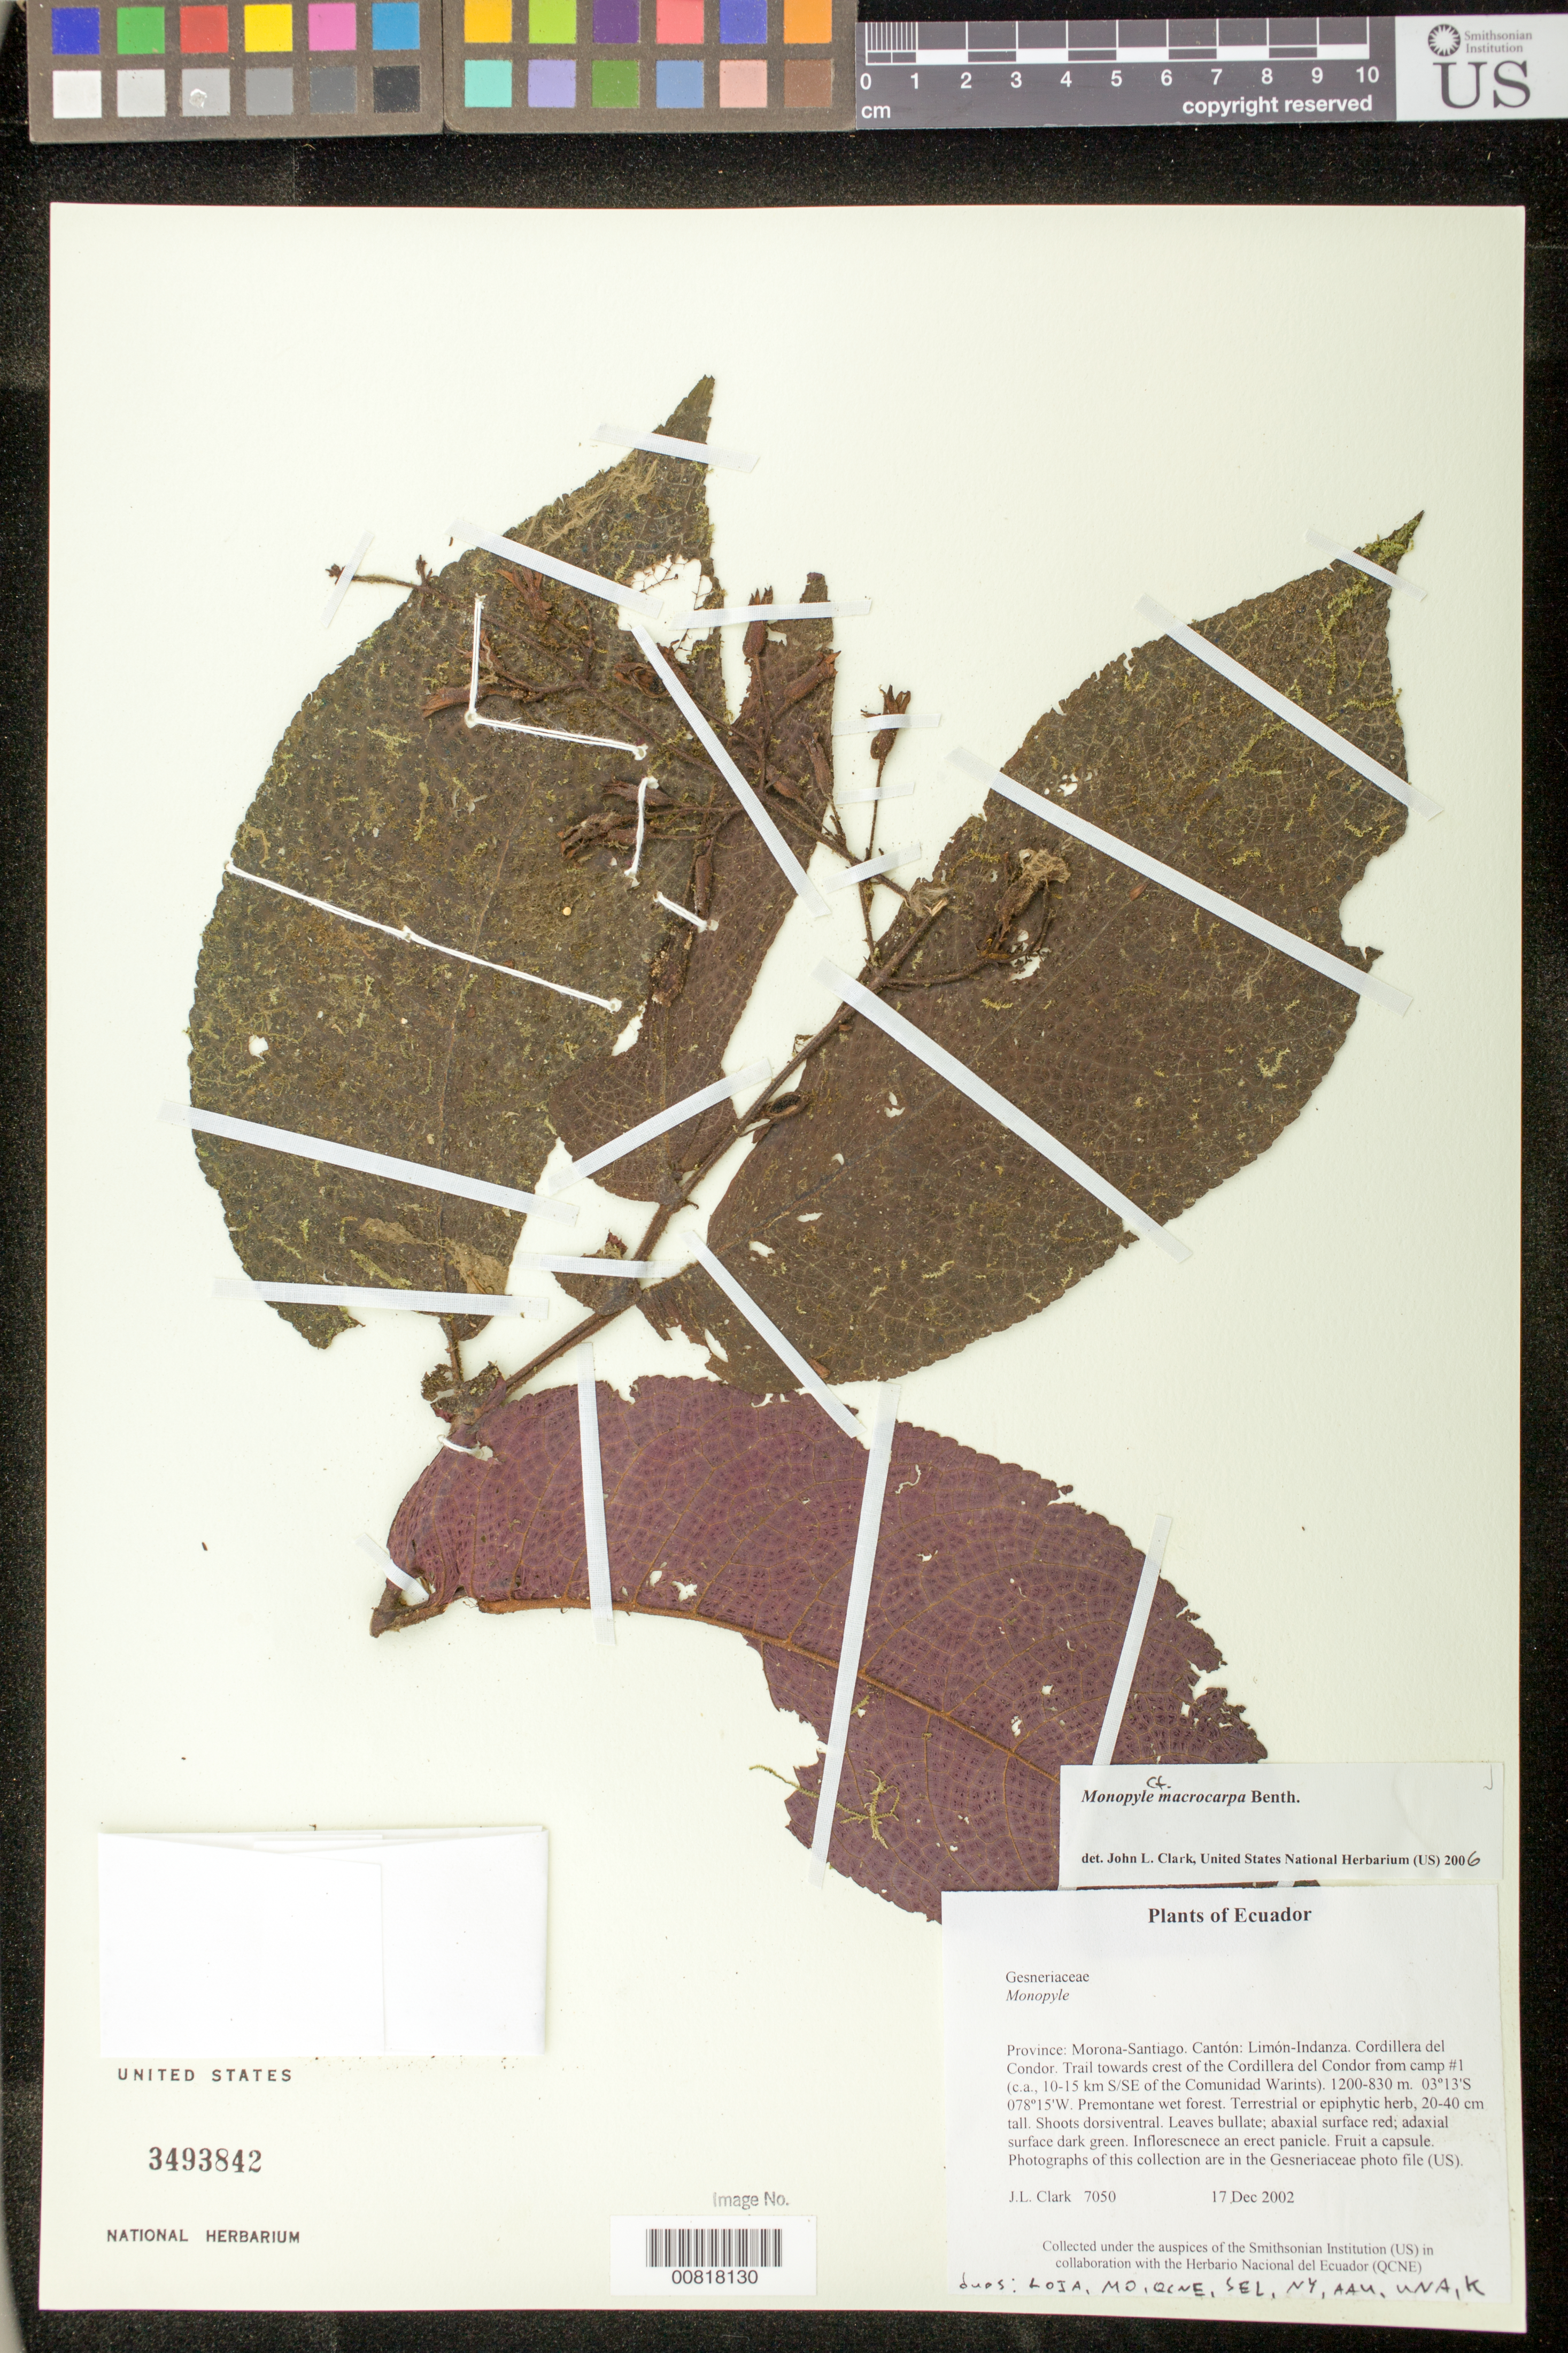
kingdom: Plantae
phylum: Tracheophyta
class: Magnoliopsida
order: Lamiales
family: Gesneriaceae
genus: Monopyle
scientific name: Monopyle macrocarpa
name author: Benth.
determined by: Clark, J. L., (SEL), The Marie Selby Botanical Garden (UNITED STATES)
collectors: J. L. Clark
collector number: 7050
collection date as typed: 17 Dec 2002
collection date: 2002-12-17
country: Ecuador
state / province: Morona-Santiago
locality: Limón-Indanza. Cordillera del Condor. Trail towards crest of the Cordillera del Condor from camp #1 (c.a., 10-15 km S/SE of the Comunidad Warints).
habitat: Premontane wet forest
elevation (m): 1200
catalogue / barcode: US 3493842